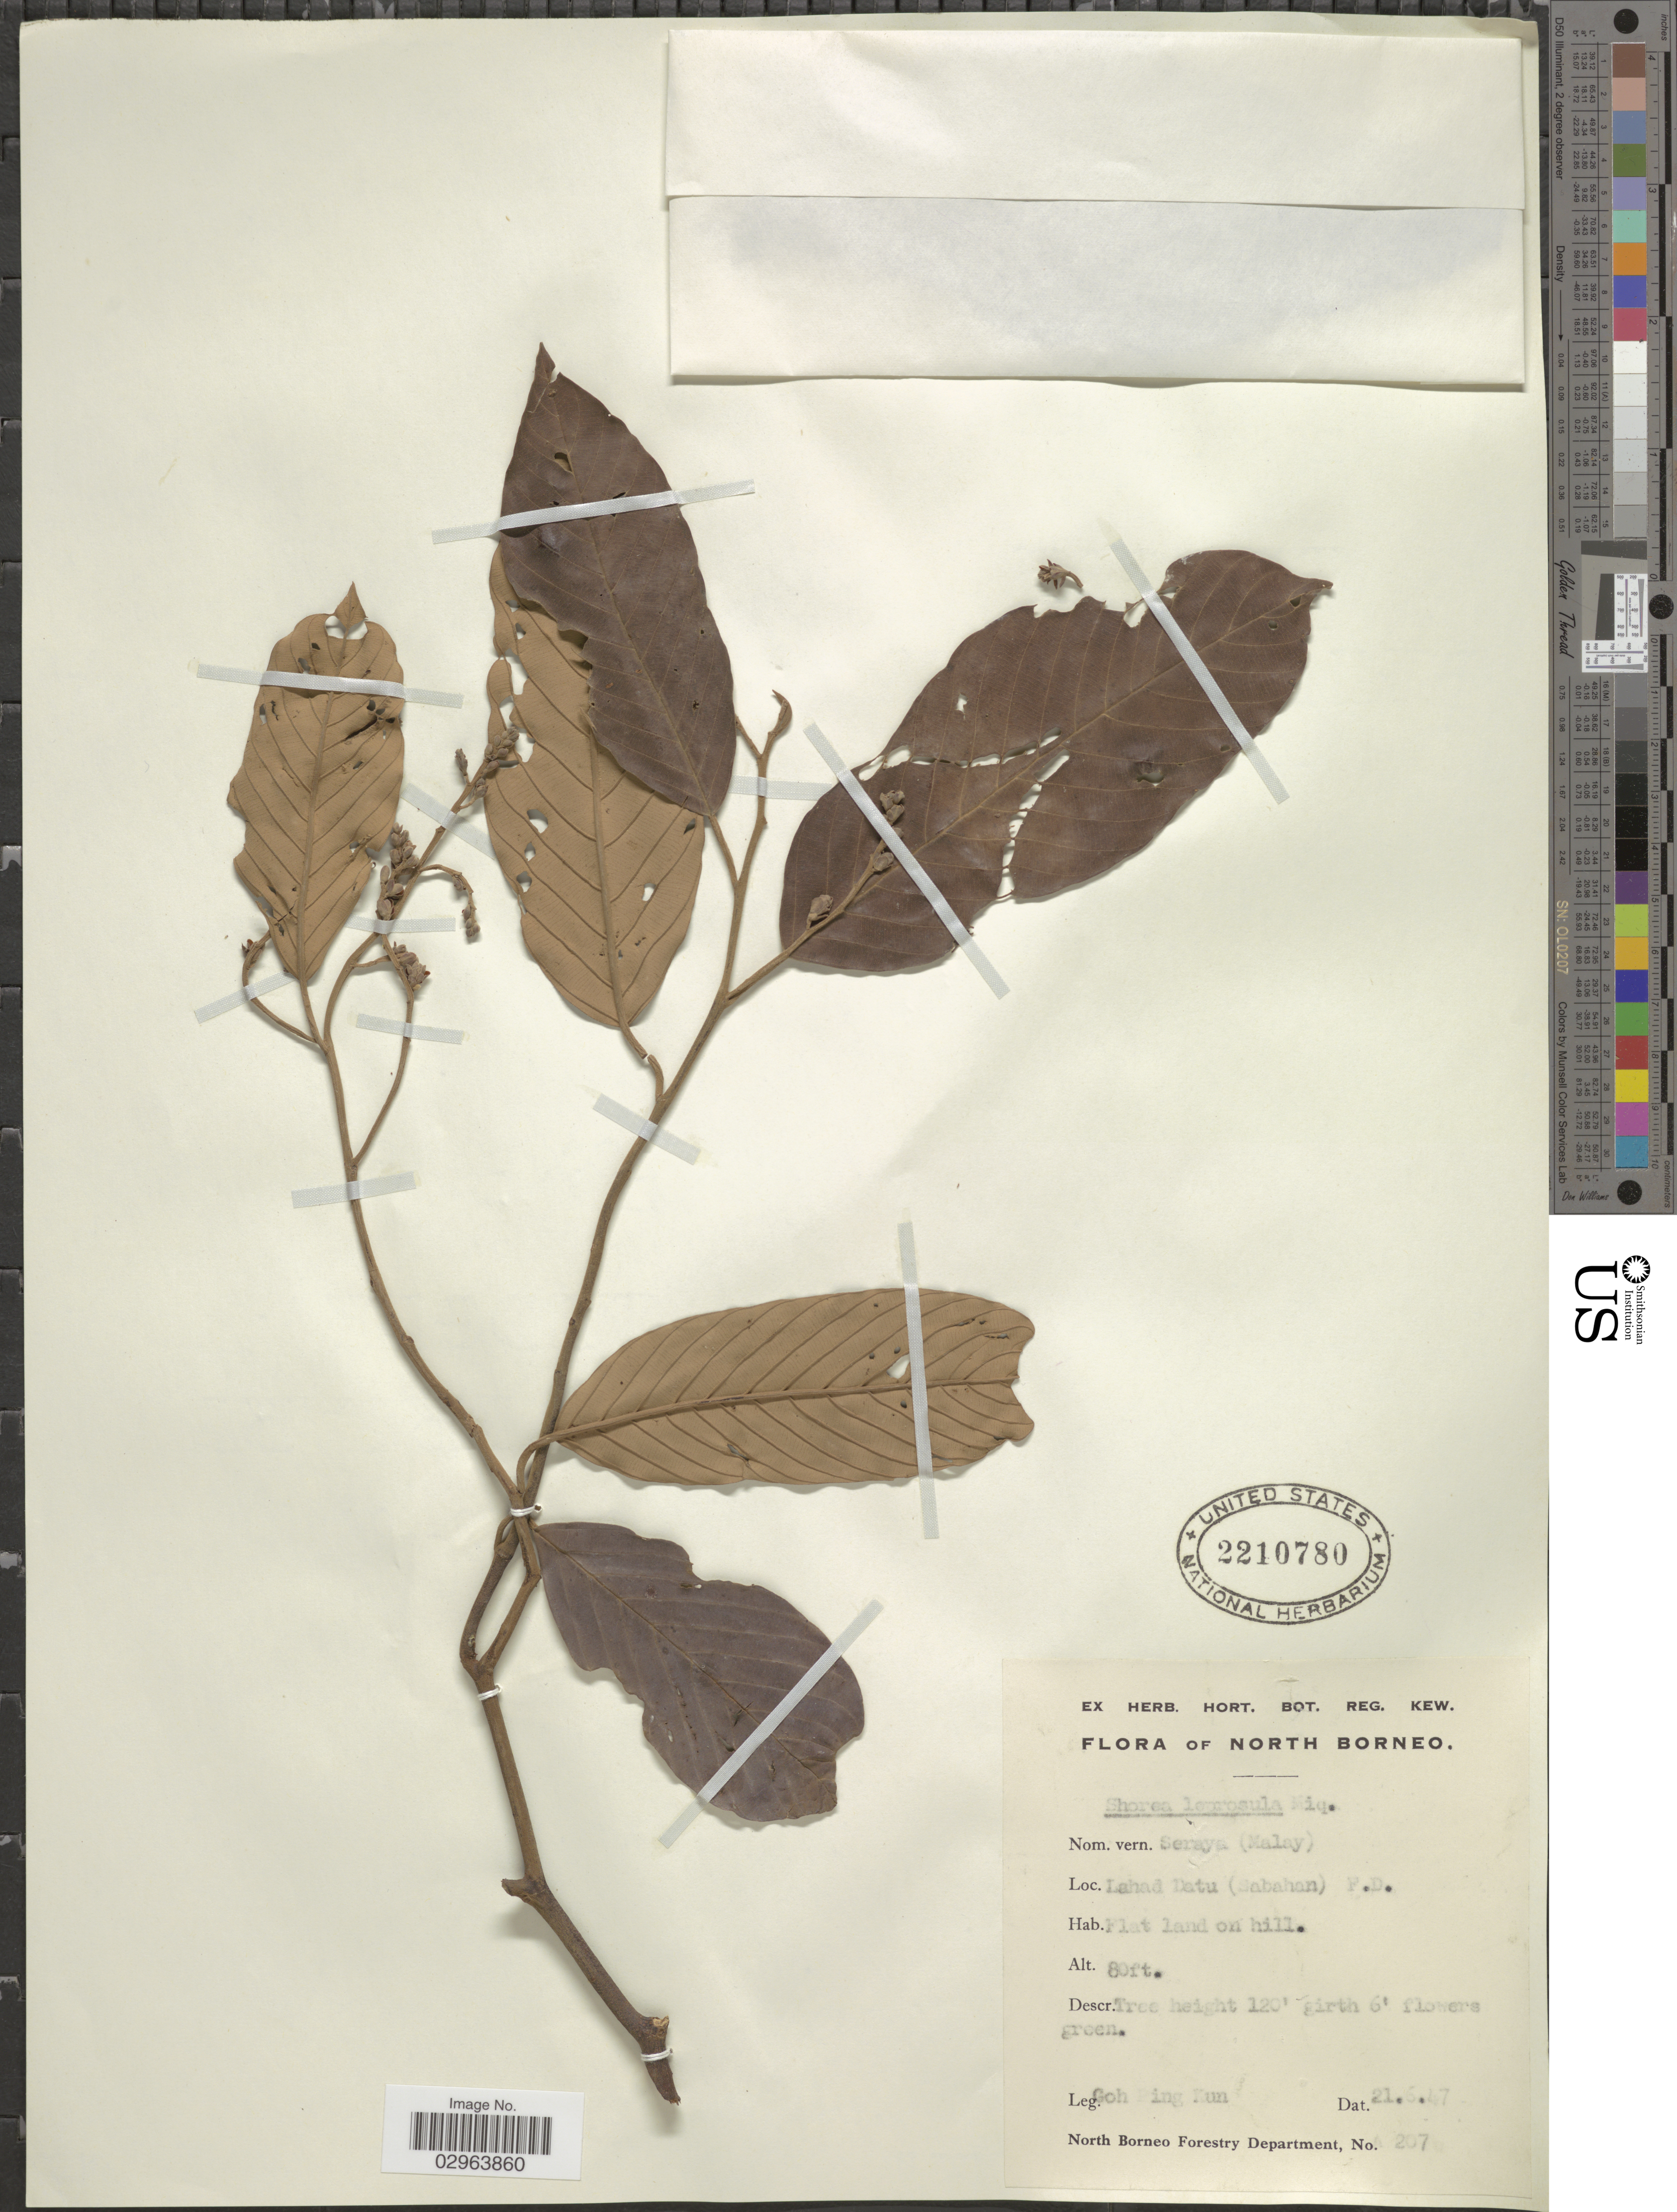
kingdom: Plantae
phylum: Tracheophyta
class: Magnoliopsida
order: Malvales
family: Dipterocarpaceae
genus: Rubroshorea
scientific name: Rubroshorea leprosula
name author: (Miq.) P.S. Ashton & J. Heck.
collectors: G. Kun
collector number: A207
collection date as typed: Transcribed d/m/y: 21/6/47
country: Malaysia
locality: North Borneo, Lahad Datu (Sabahan) F. D.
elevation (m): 24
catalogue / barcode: US 2210780